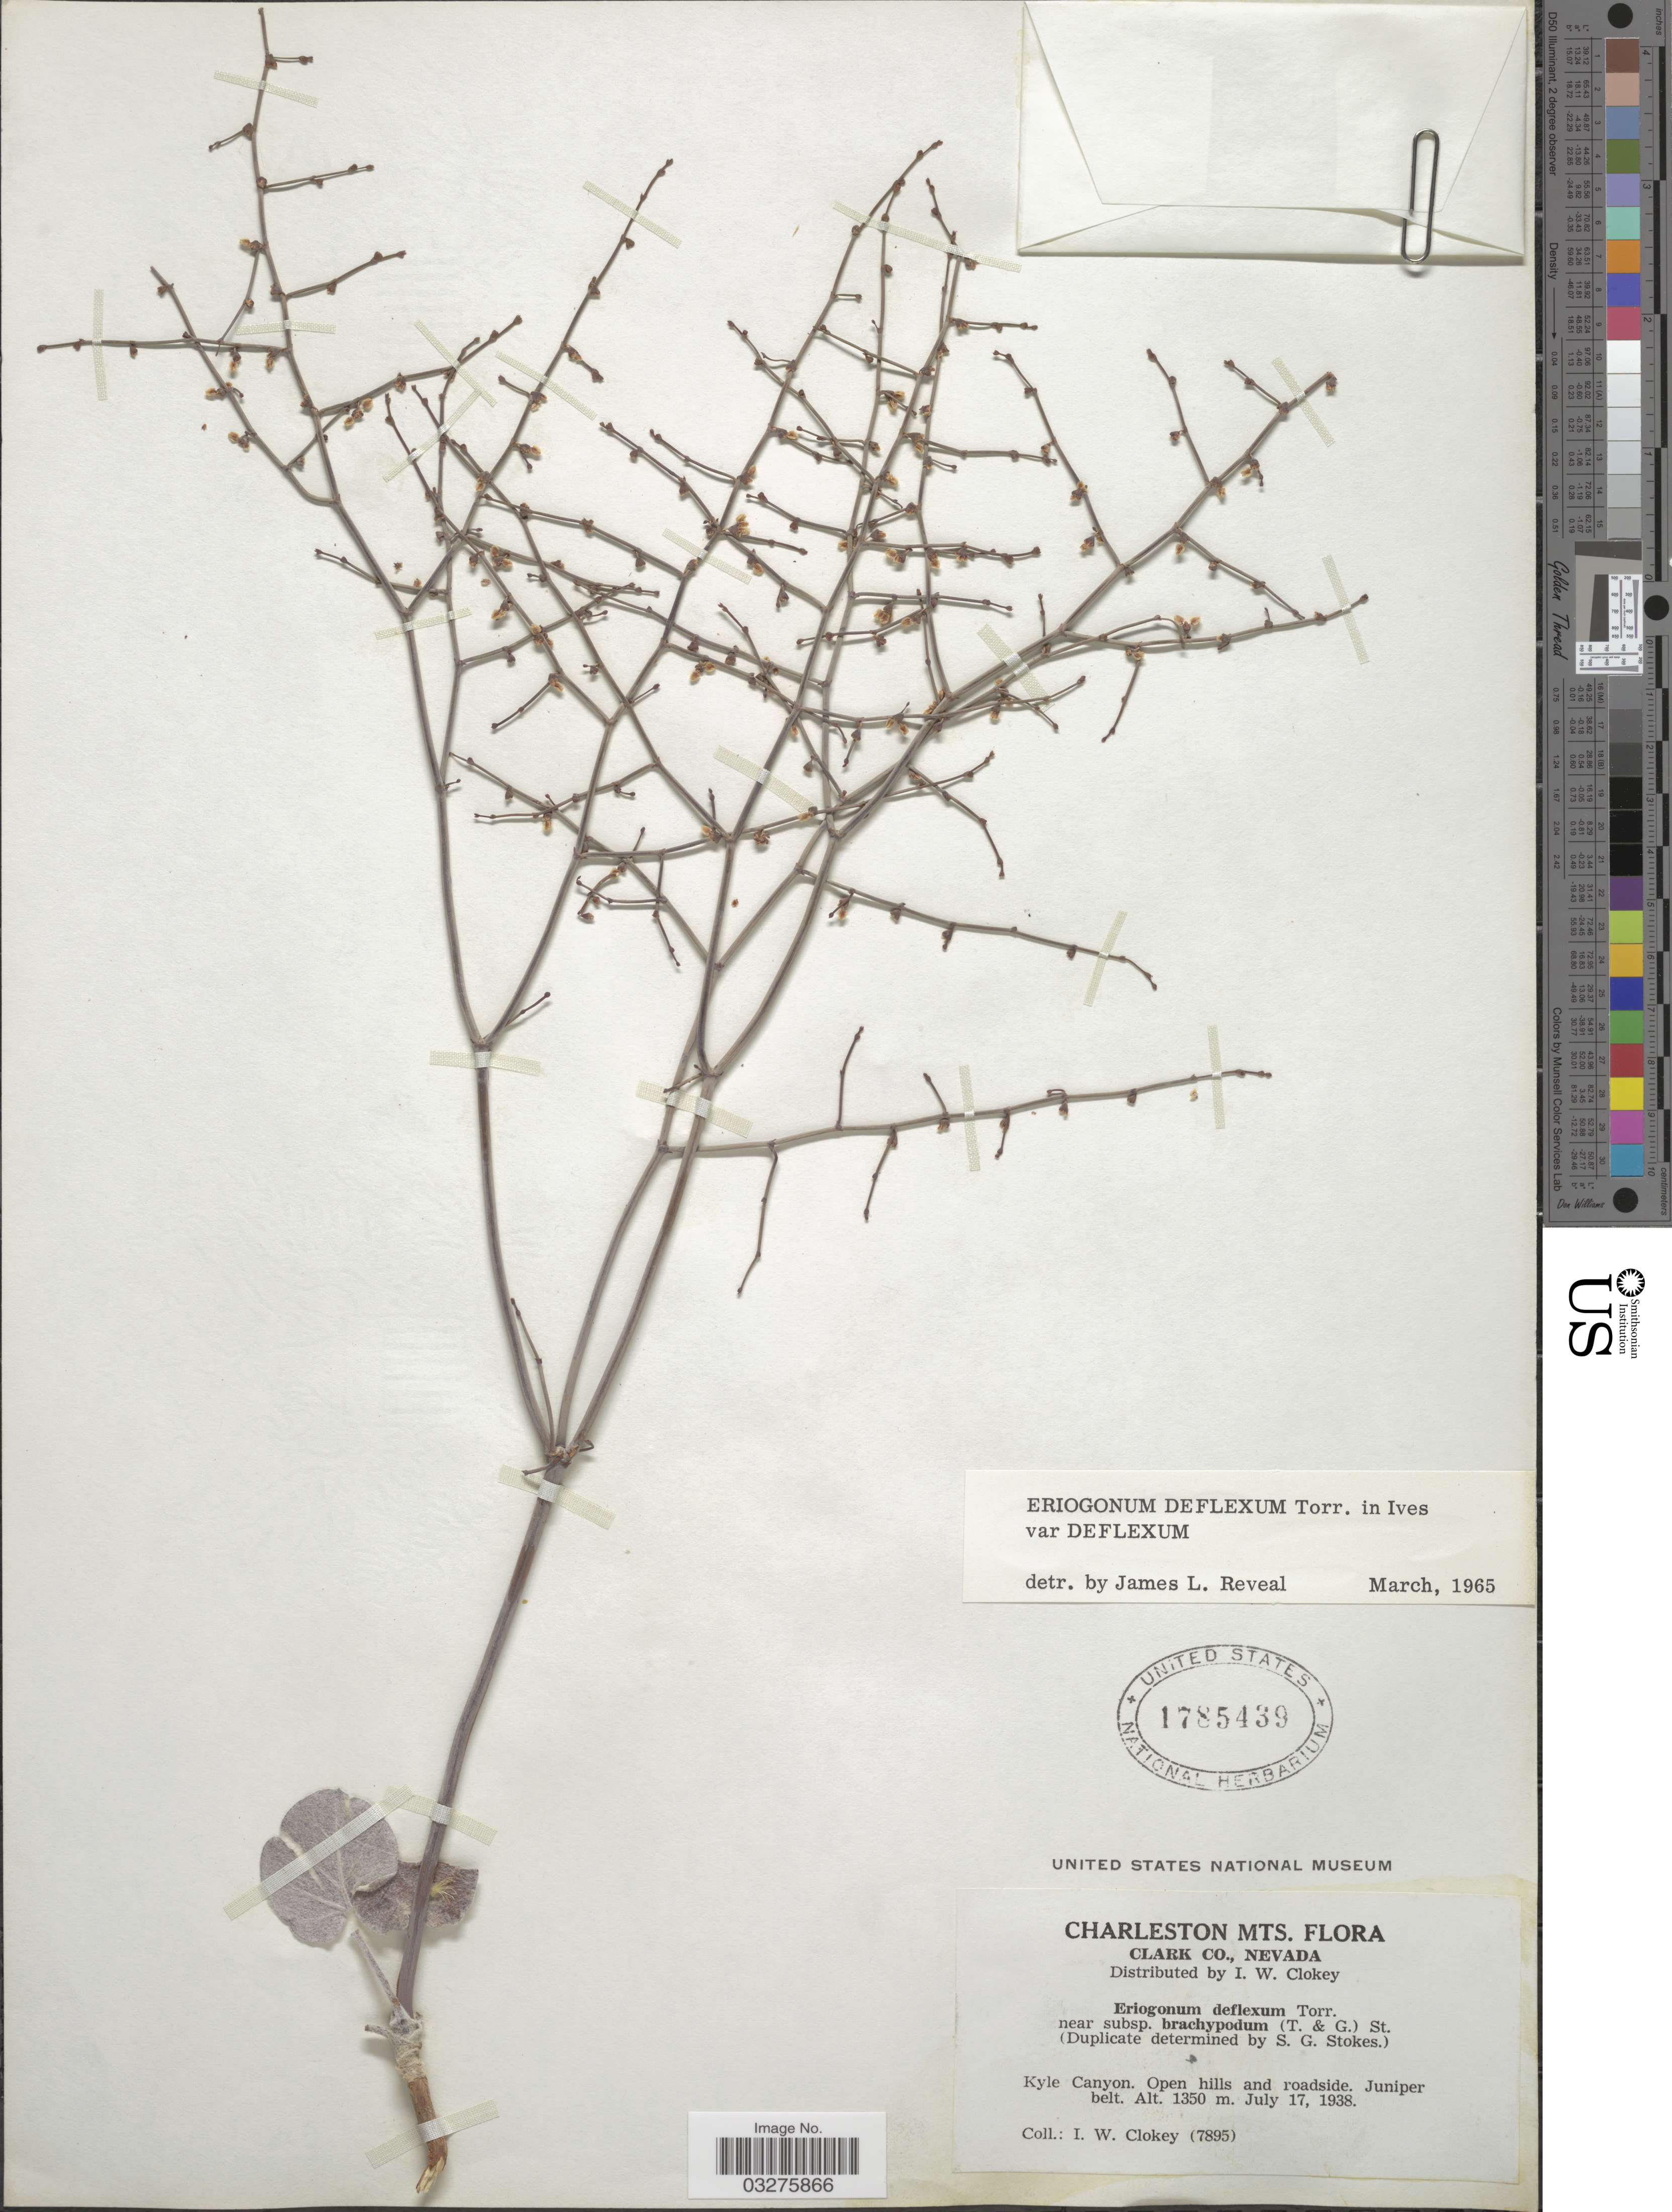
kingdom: Plantae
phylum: Tracheophyta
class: Magnoliopsida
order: Caryophyllales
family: Polygonaceae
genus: Eriogonum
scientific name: Eriogonum deflexum var. deflexum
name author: Torr. in Ives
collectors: I. W. Clokey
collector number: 7895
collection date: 1938-07-17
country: United States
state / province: Nevada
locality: Charleston Mts. Clark Co. Kyle Canyon.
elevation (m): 1350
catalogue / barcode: US 1785439